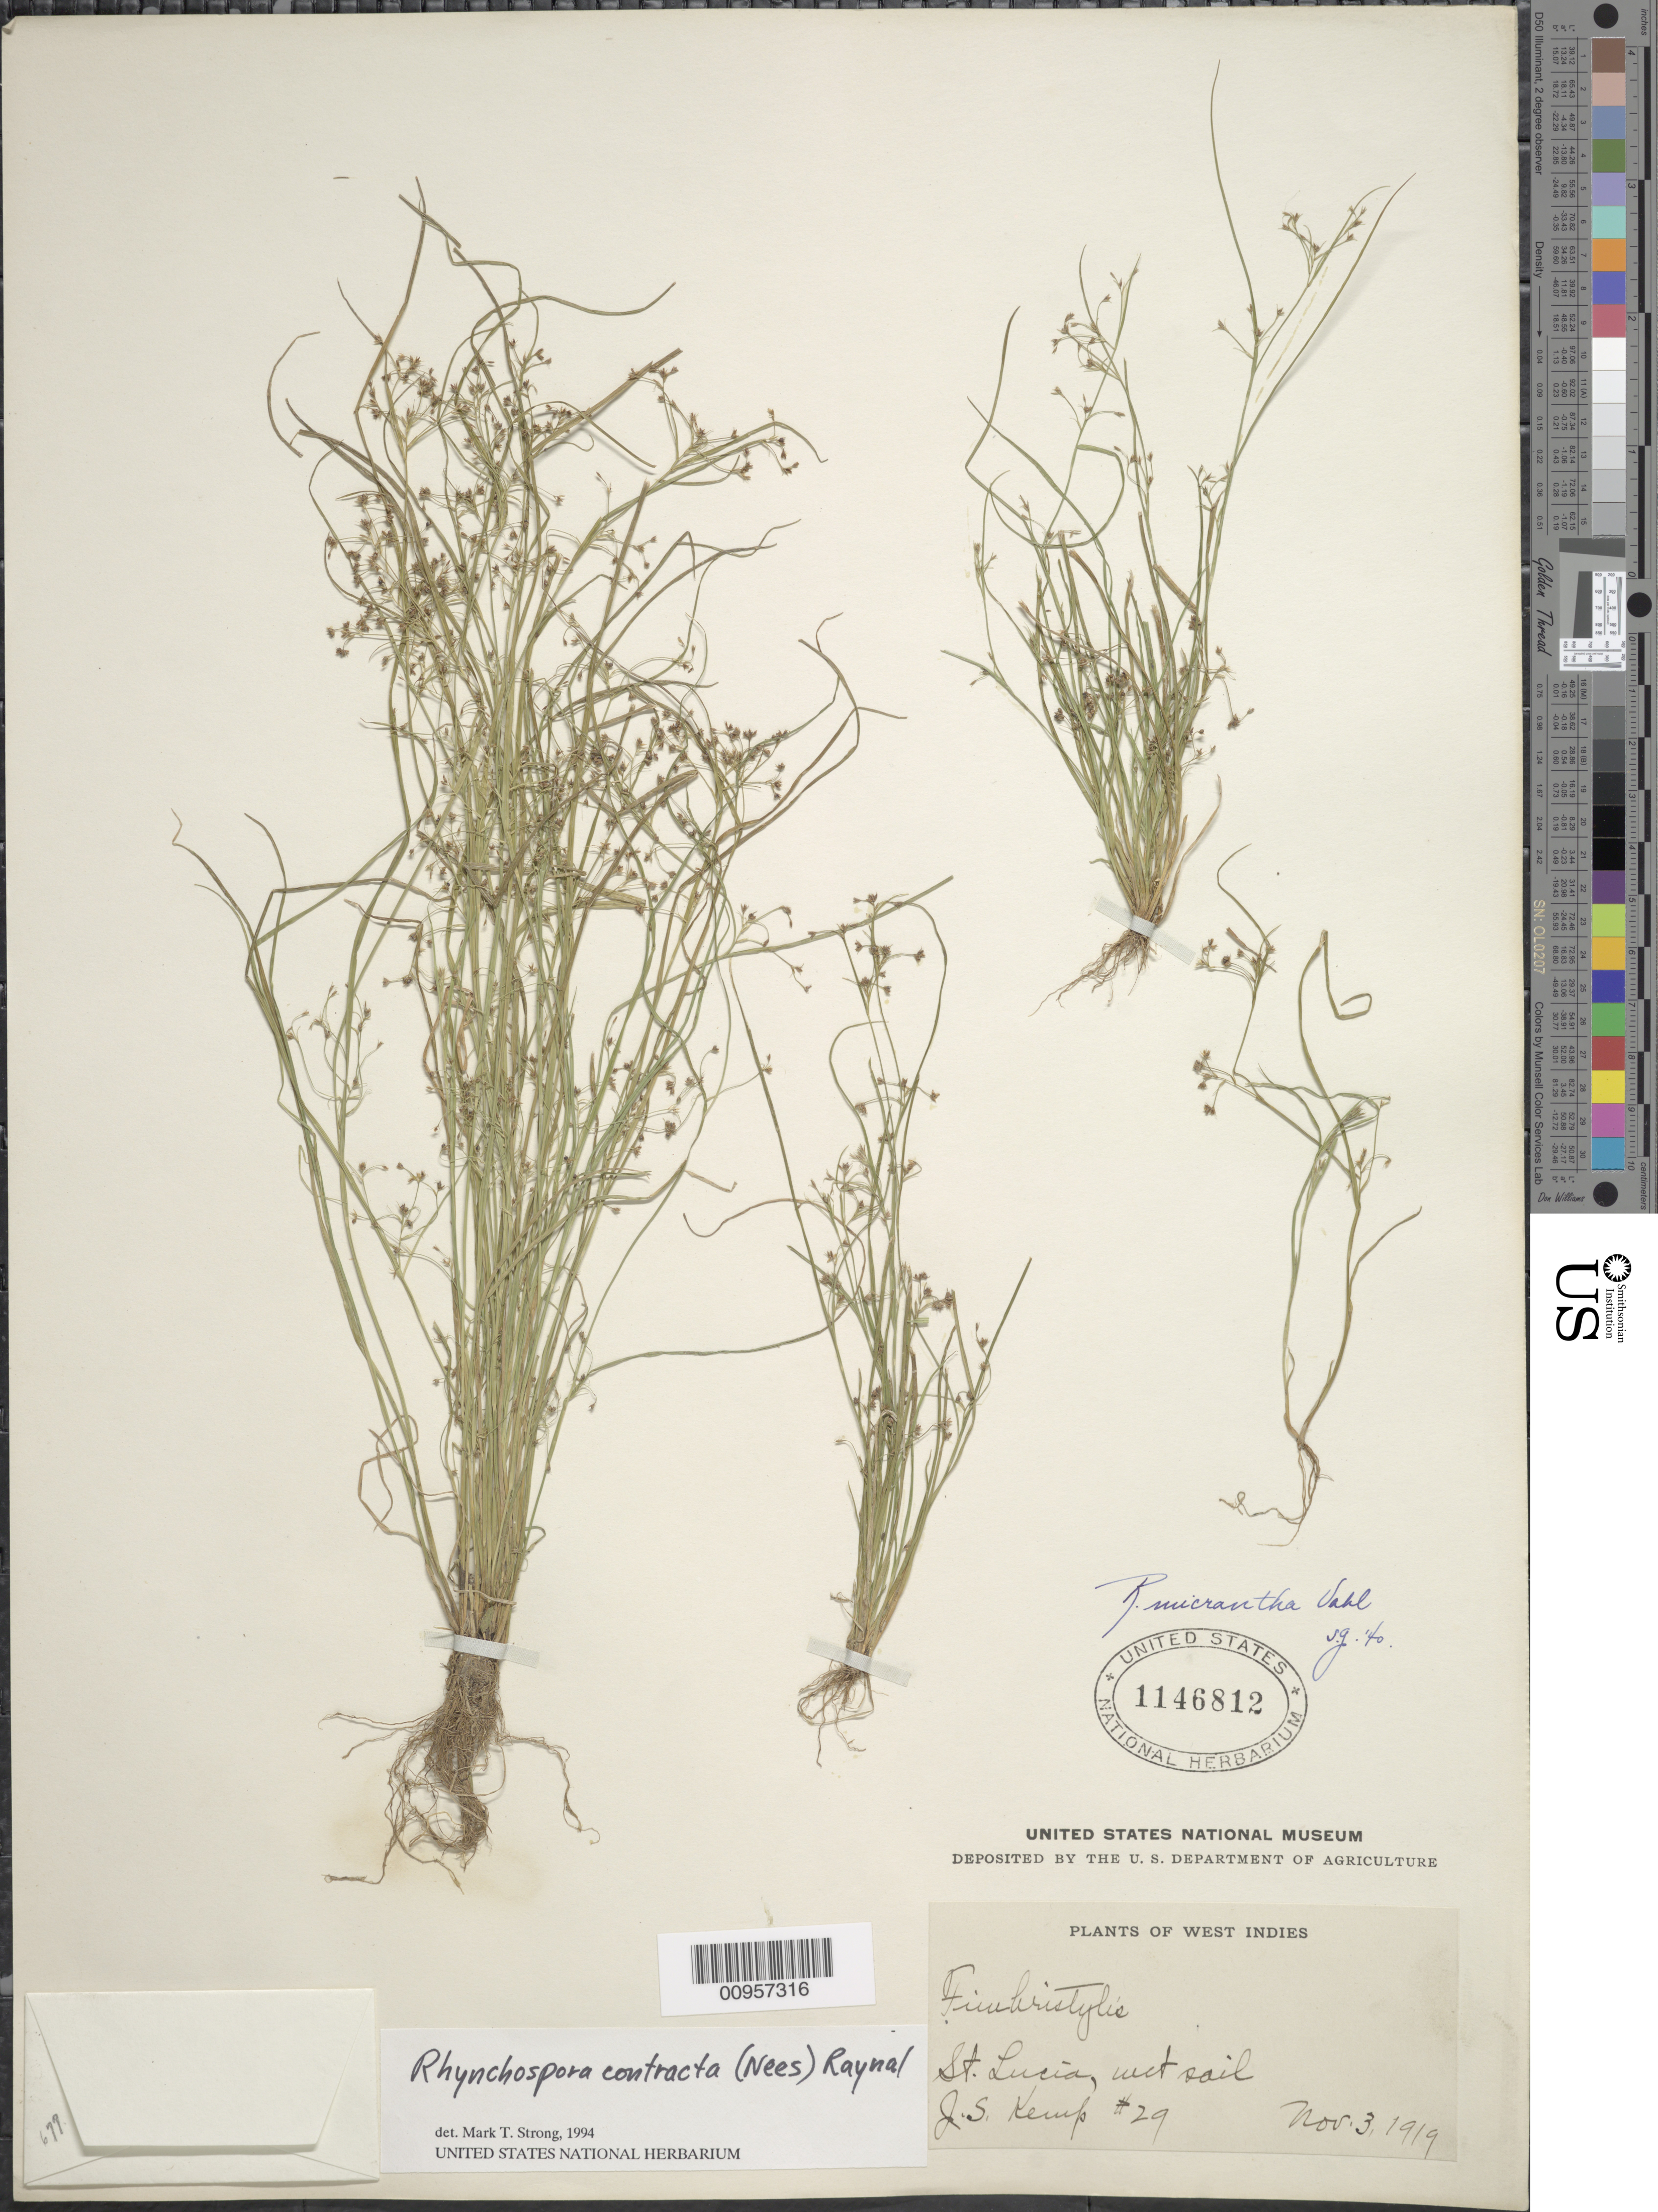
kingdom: Plantae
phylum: Tracheophyta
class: Liliopsida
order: Poales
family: Cyperaceae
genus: Rhynchospora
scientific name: Rhynchospora contracta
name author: (Nees) J. Raynal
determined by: Strong, M. T., (US), Smithsonian Institution - National Museum of Natural History (UNITED STATES)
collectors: J. Kemp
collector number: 29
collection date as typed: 03 Nov 1919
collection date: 1919-11-03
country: St. Lucia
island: St. Lucia I.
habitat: Wet soil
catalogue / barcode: US 1145812